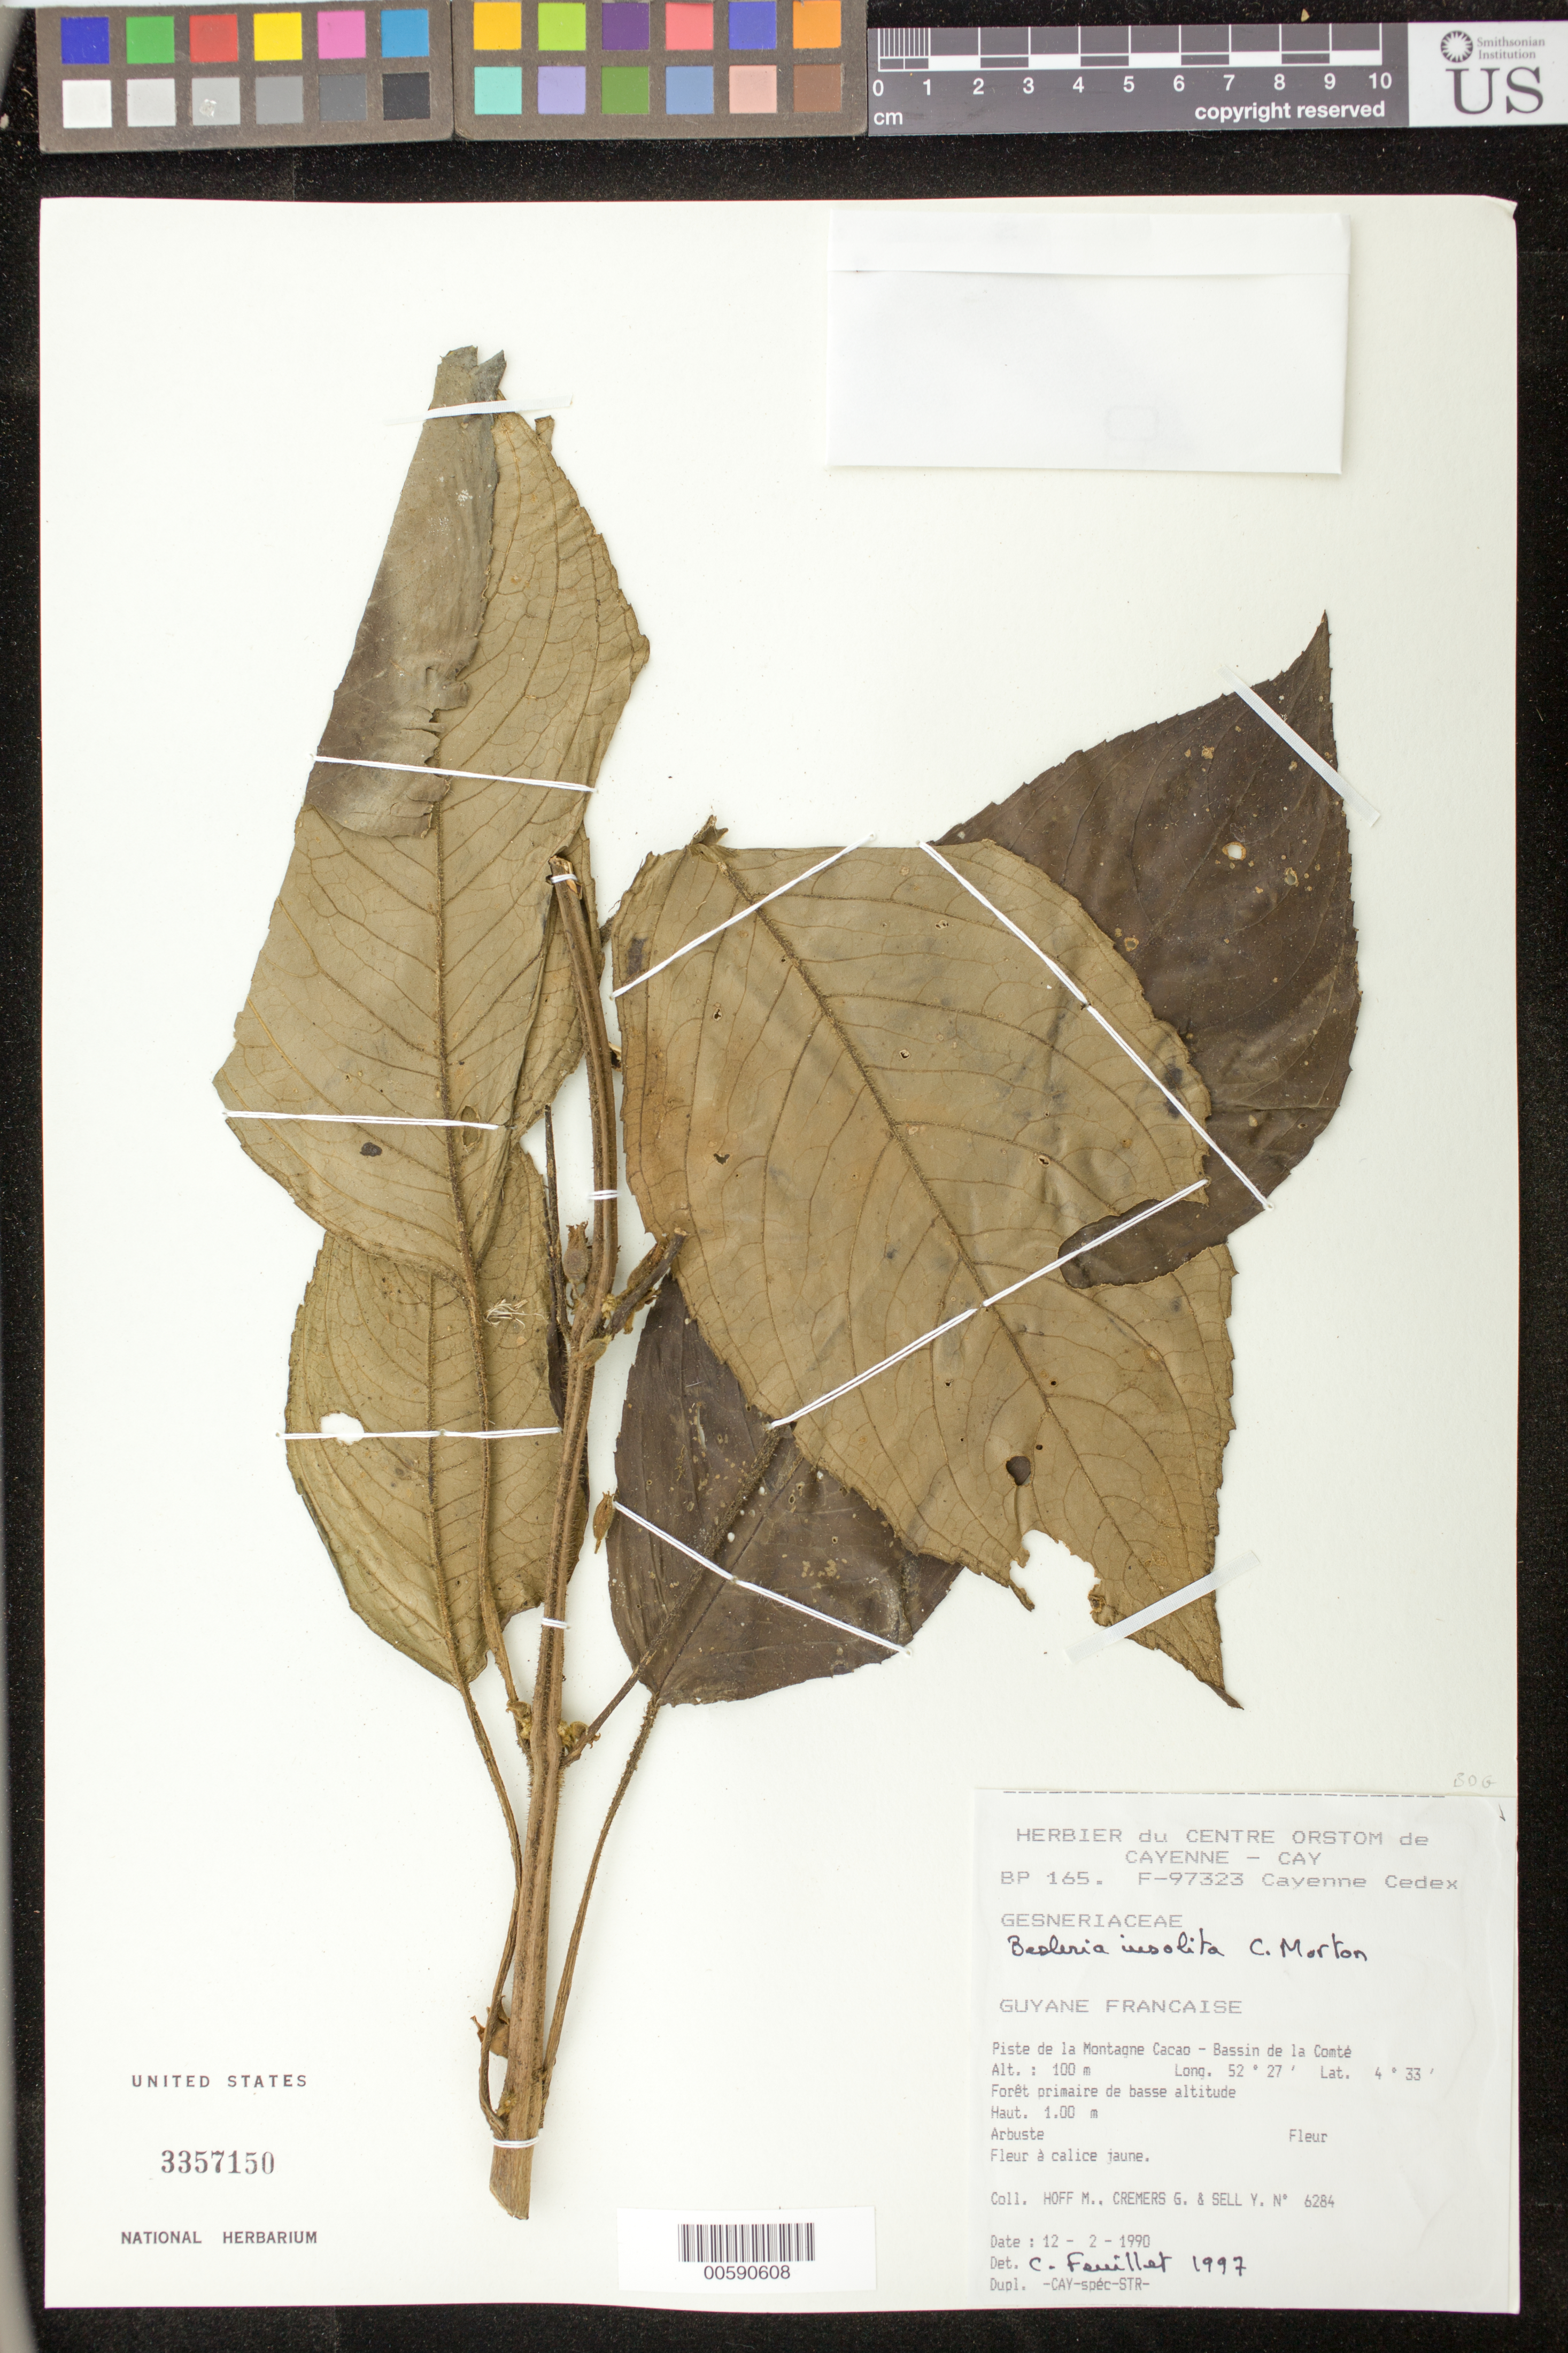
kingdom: Plantae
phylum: Tracheophyta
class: Magnoliopsida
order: Lamiales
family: Gesneriaceae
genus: Besleria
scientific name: Besleria insolita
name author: C.V. Morton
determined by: Skog, Laurence E.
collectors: M. Hoff, G. Cremers & Y. Sell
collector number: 6284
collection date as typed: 12 Feb 1990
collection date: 1990-02-12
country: French Guiana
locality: Piste de la Montagne Cacao - Bassin de la Comté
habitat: Forêt primaire de basse altitude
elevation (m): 100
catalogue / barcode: US 3357150